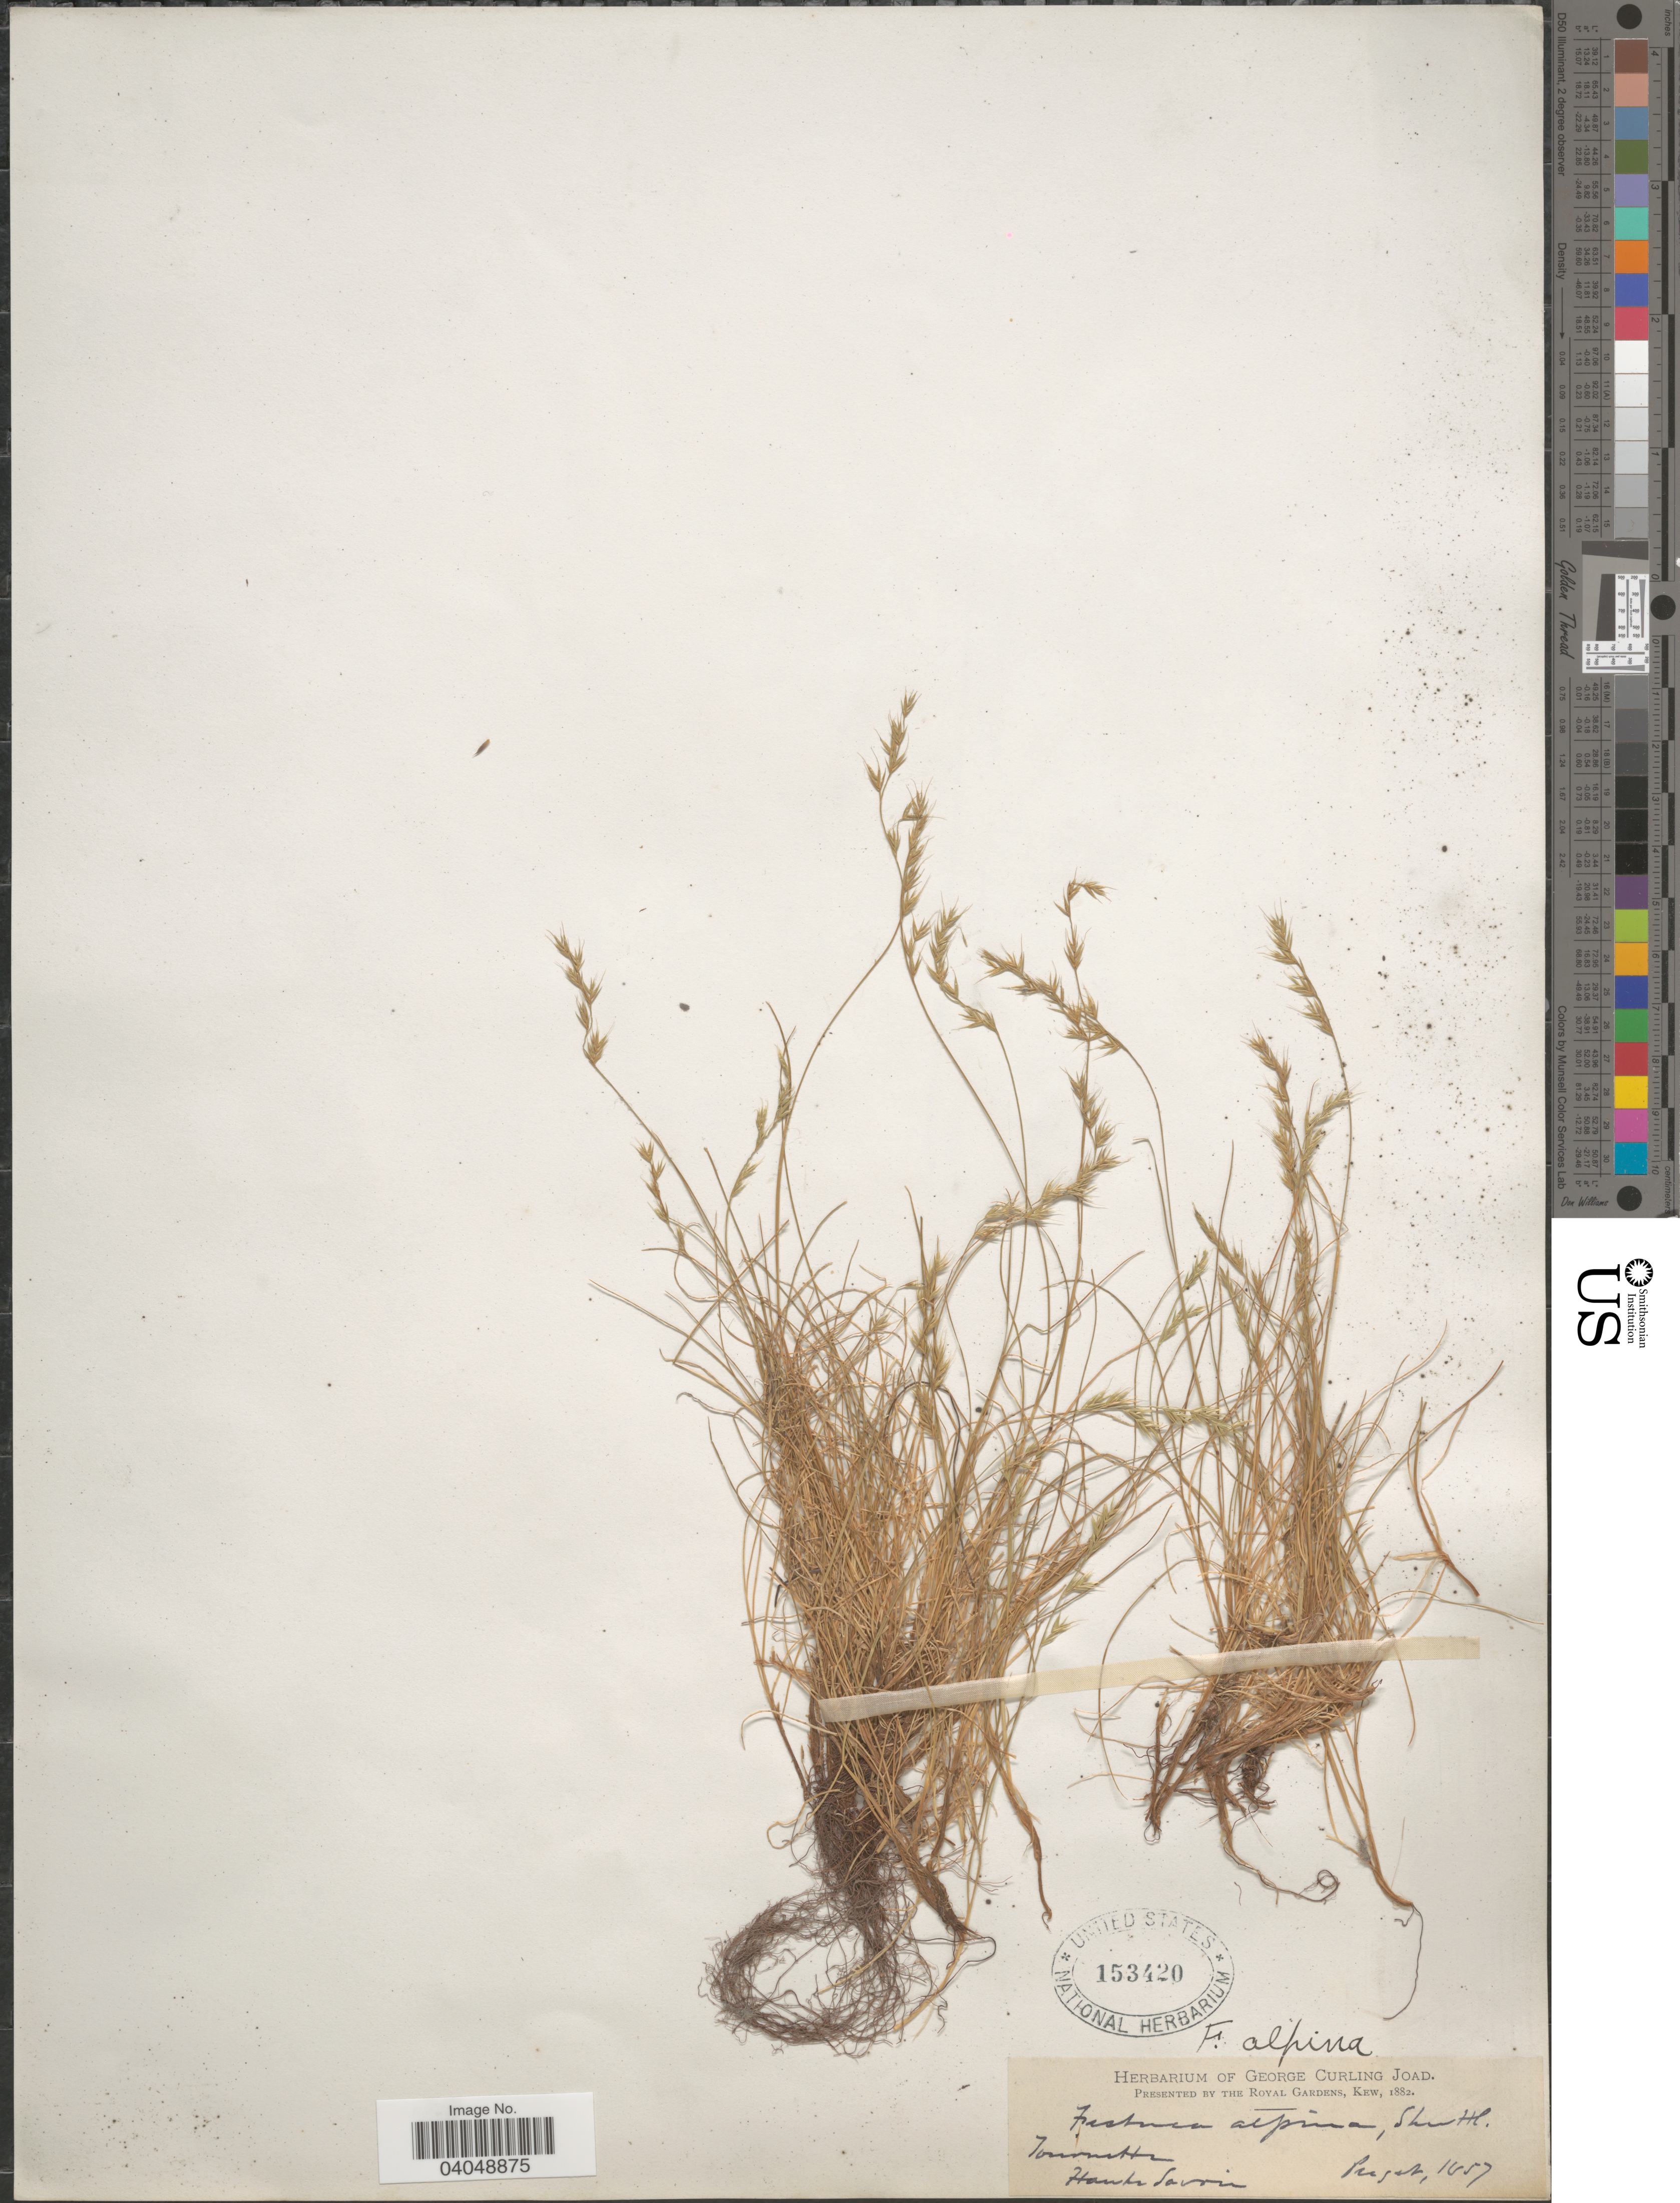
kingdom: Plantae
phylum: Tracheophyta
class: Liliopsida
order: Poales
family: Poaceae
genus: Festuca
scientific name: Festuca alpina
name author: Suter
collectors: -. Puget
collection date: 1857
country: France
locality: Haute Savoie.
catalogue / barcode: US 153420